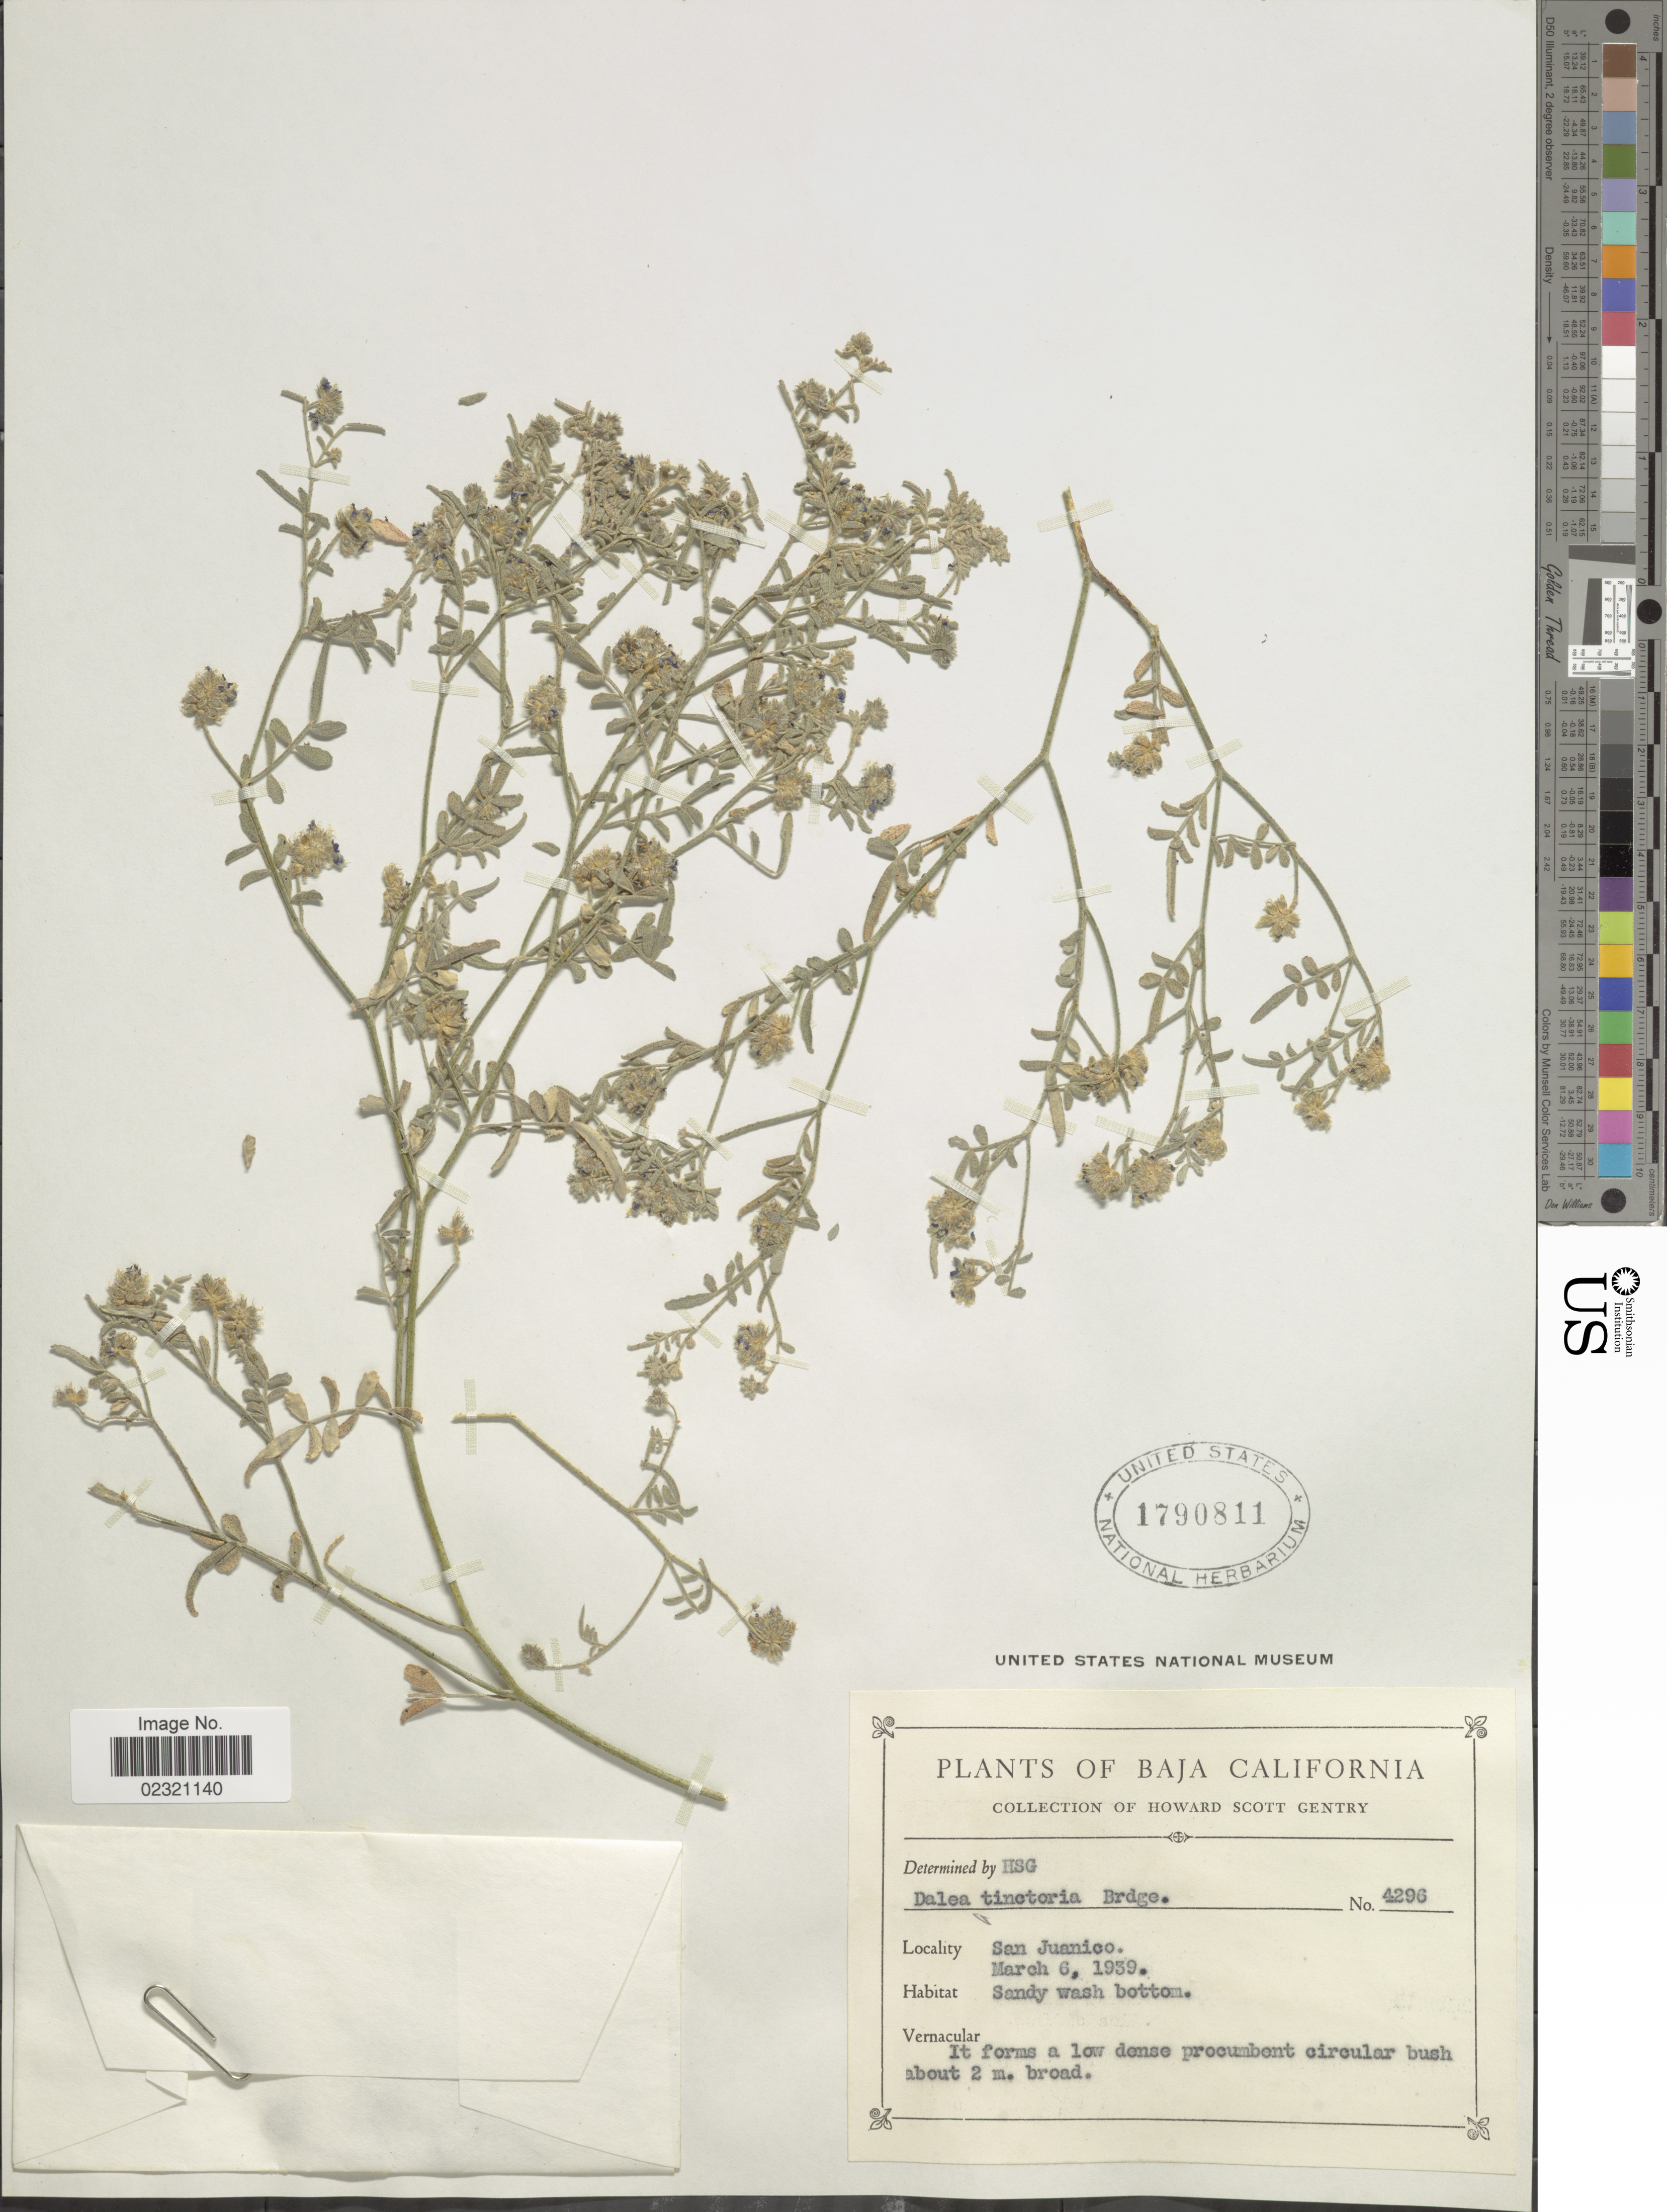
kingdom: Plantae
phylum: Tracheophyta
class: Magnoliopsida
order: Fabales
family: Fabaceae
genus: Psorothamnus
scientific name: Psorothamnus emoryi var. arenarius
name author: (Brandegee) Rydb.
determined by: Strong, M. T., (US), Smithsonian Institution - National Museum of Natural History (UNITED STATES)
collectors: H. S. Gentry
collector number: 4296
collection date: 1939-03-06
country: Mexico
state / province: Baja California Sur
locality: San Juancio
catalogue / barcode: US 1790811